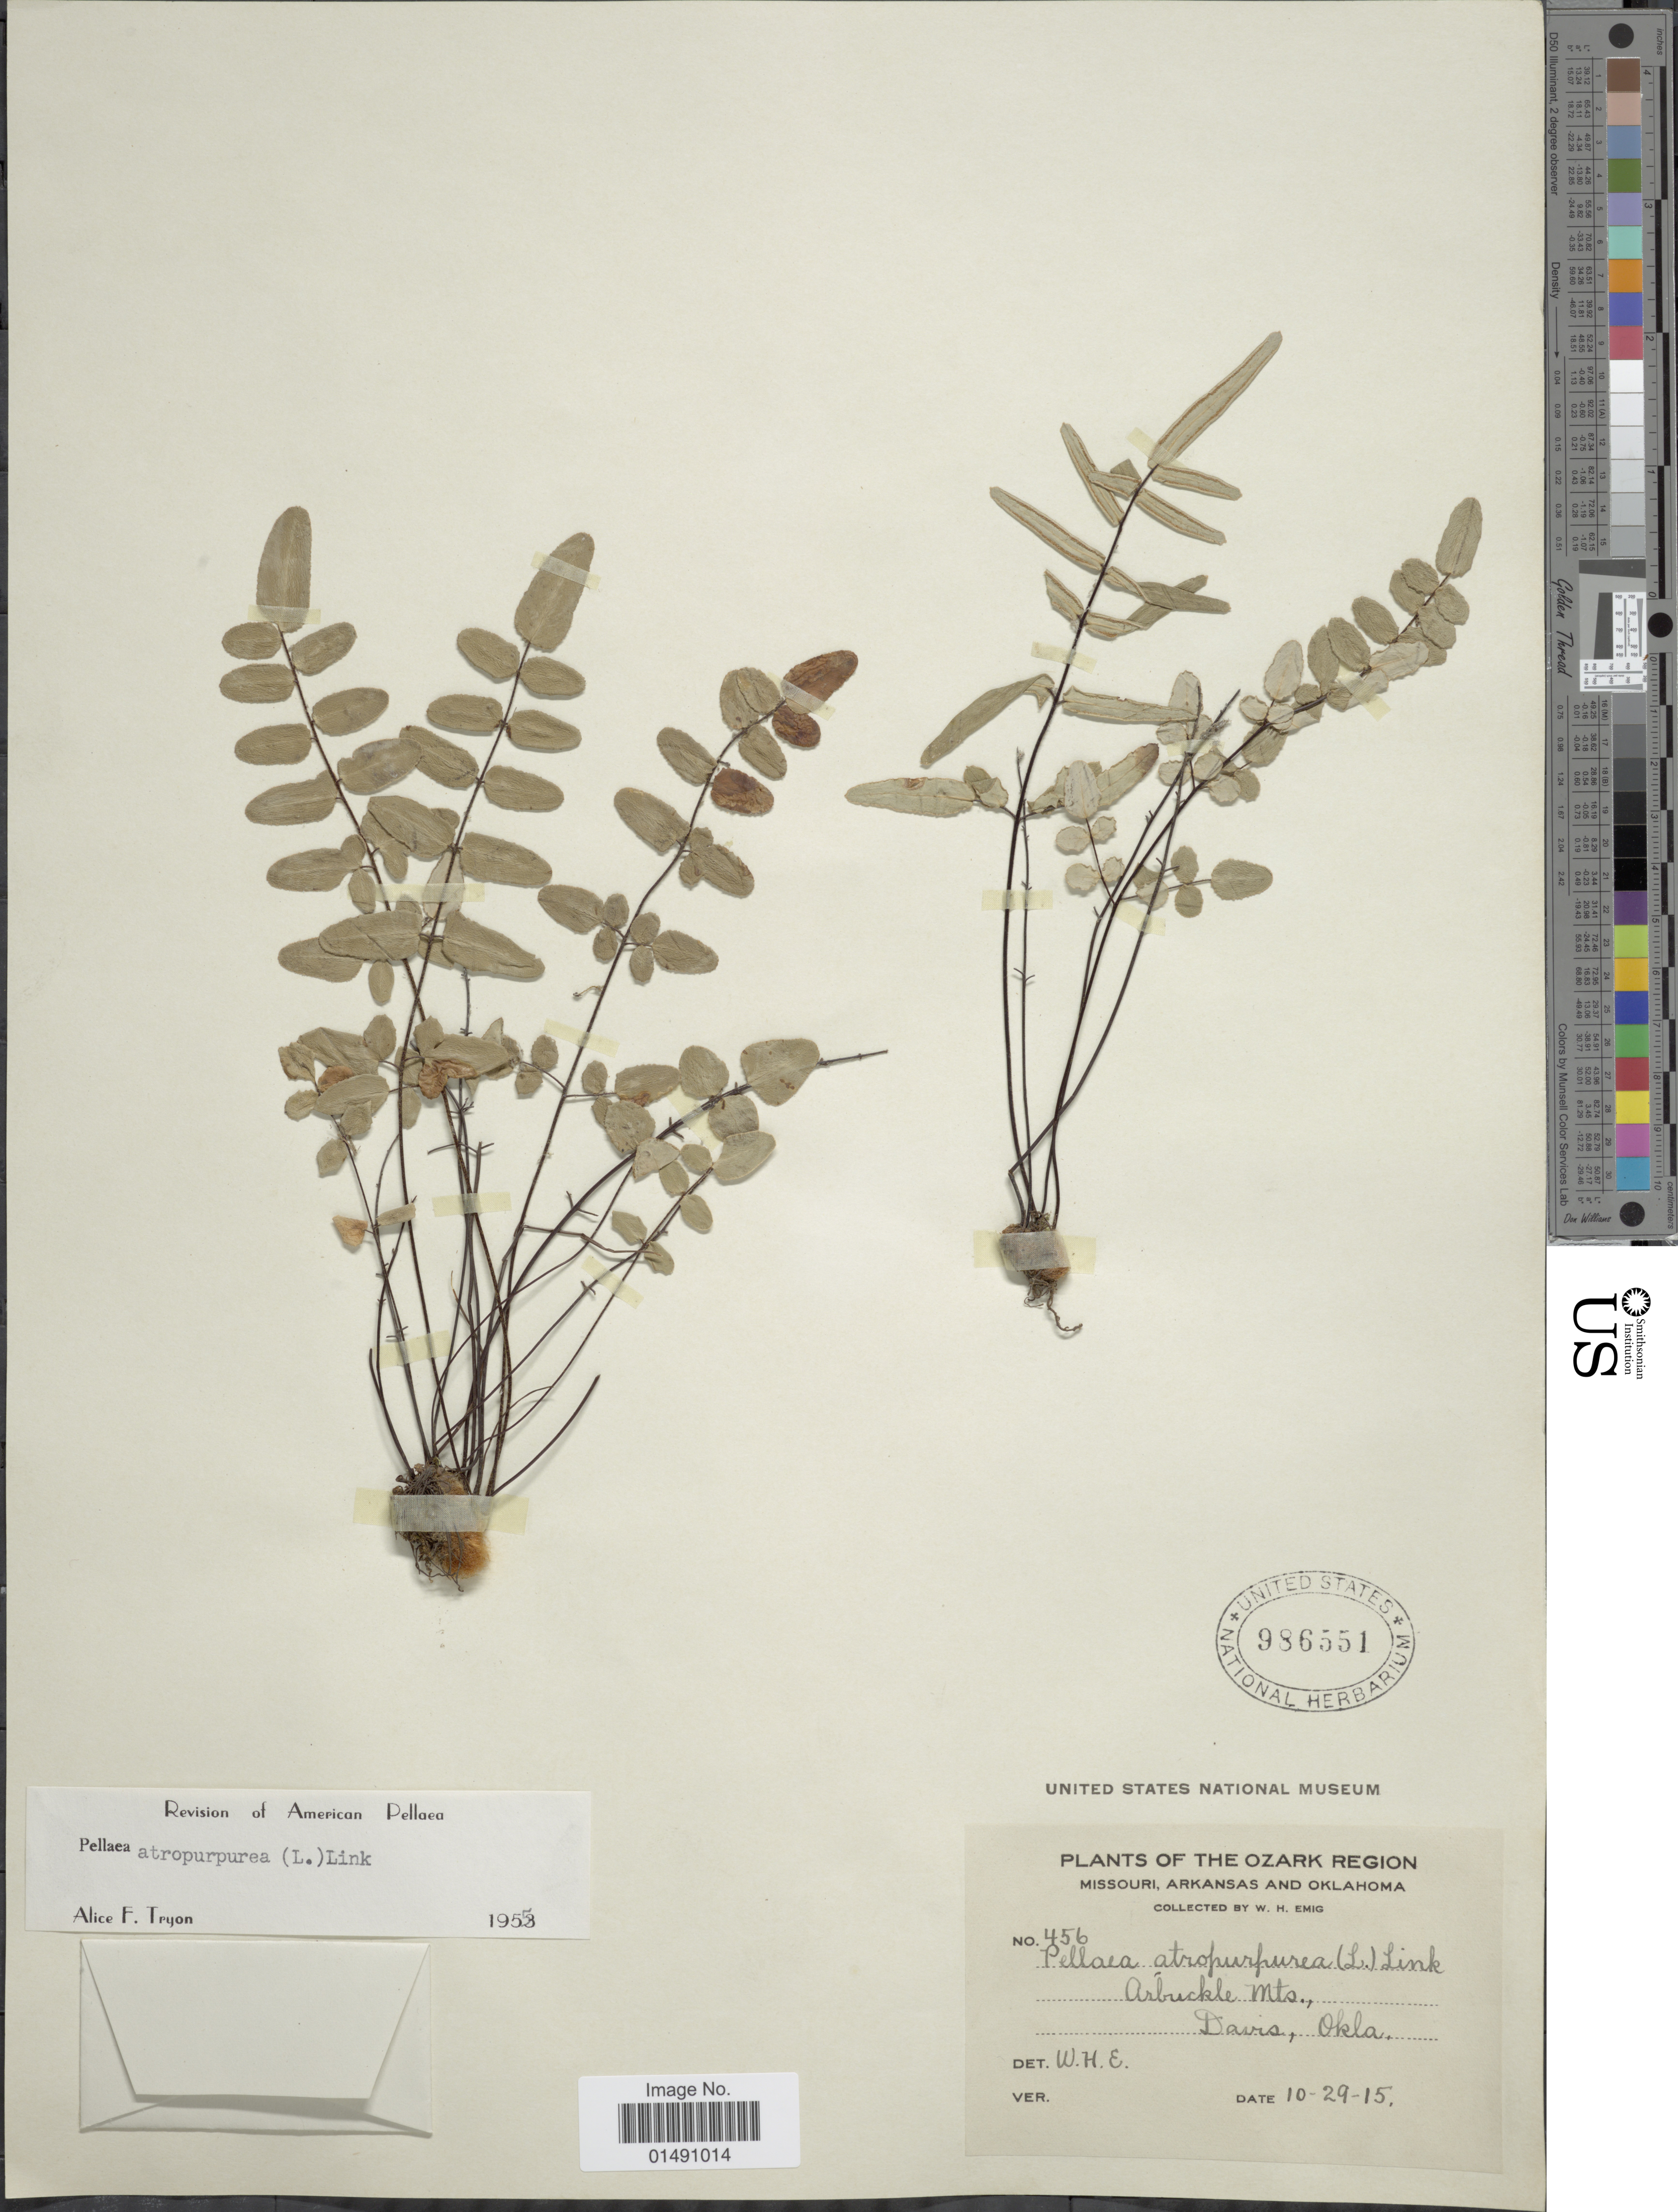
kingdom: Plantae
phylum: Tracheophyta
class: Polypodiopsida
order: Polypodiales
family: Pteridaceae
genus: Pellaea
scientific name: Pellaea atropurpurea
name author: (L.) Link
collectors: W. H. Emig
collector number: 456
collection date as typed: Transcribed d/m/y: 29/10/15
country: United States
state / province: Missouri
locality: The Ozark Region, Missouri, Arkansas and Oklahoma, Arbuckle Mts, Davis, Okla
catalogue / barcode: US 986551